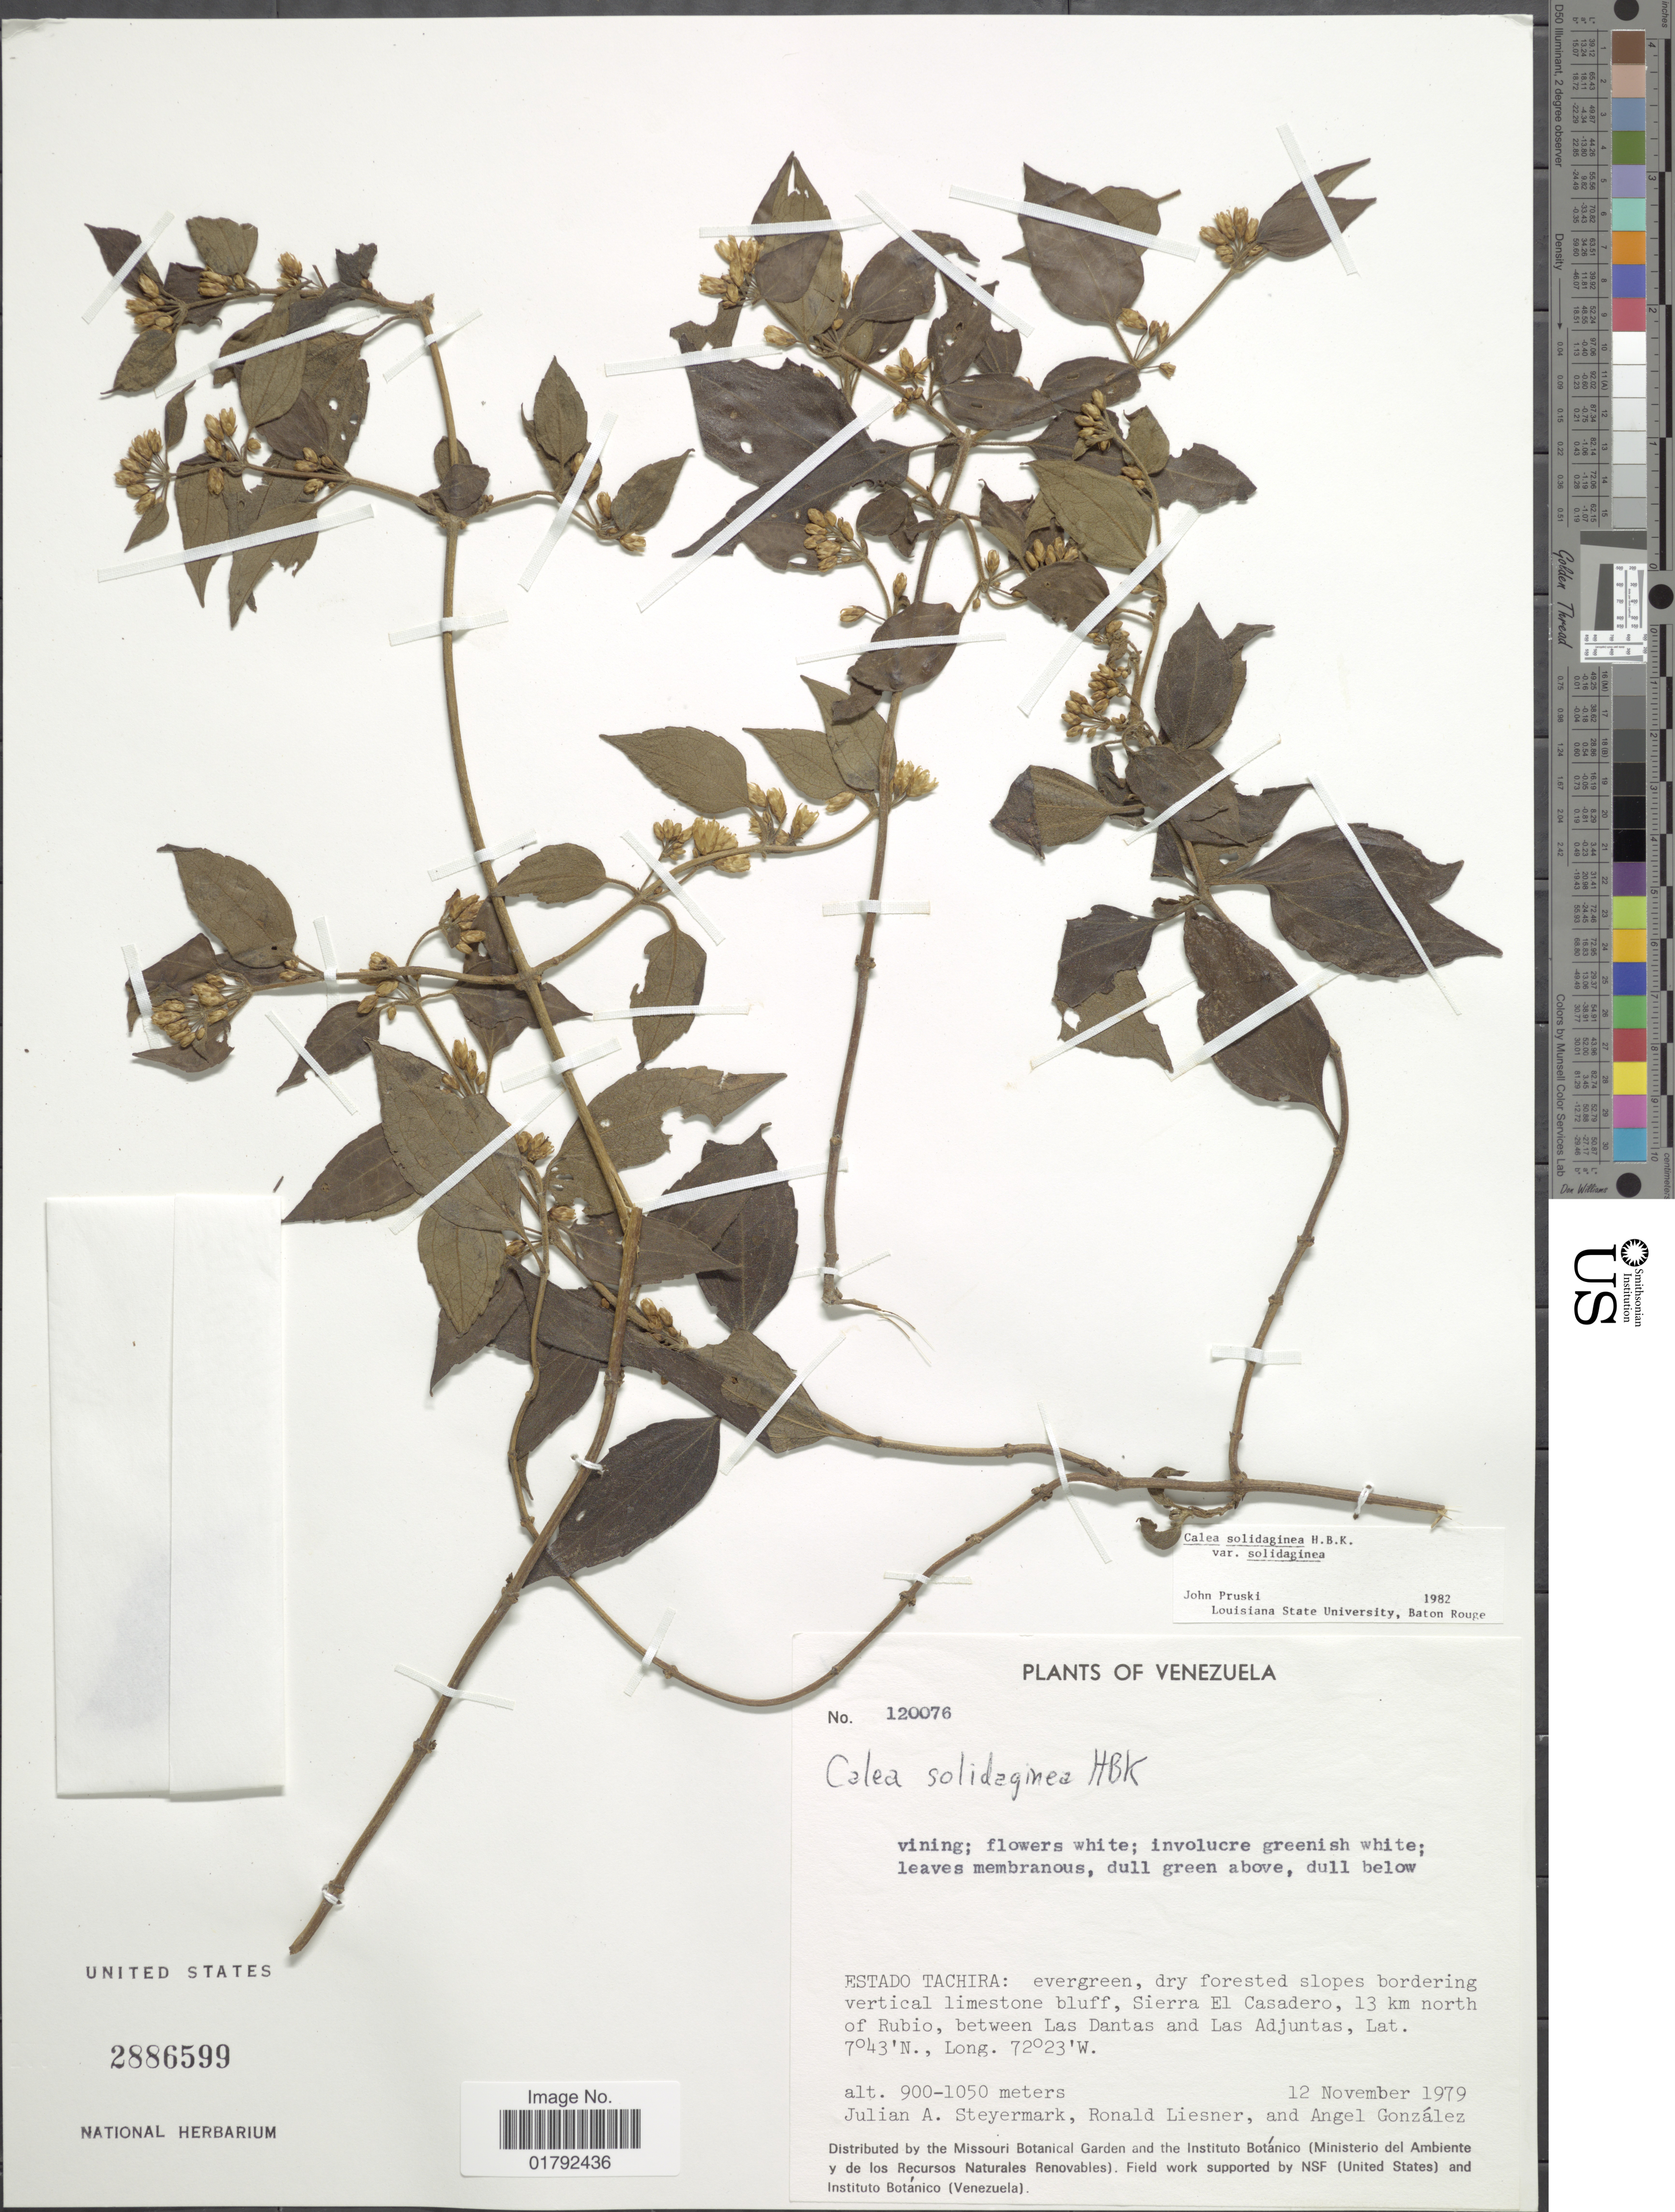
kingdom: Plantae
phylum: Tracheophyta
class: Magnoliopsida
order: Asterales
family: Asteraceae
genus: Calea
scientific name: Calea solidaginea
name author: Kunth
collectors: J. Steyermark, R. L. Liesner & A. C. González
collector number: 120076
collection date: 1979-11-12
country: Venezuela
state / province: Tachira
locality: Evergreen, dry forested slopes bordering vertical limestone bluff, Sierra El Casadero, 13 km north of Rubio, between Dantas and Las Adjuntas.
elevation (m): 900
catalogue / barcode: US 2886599